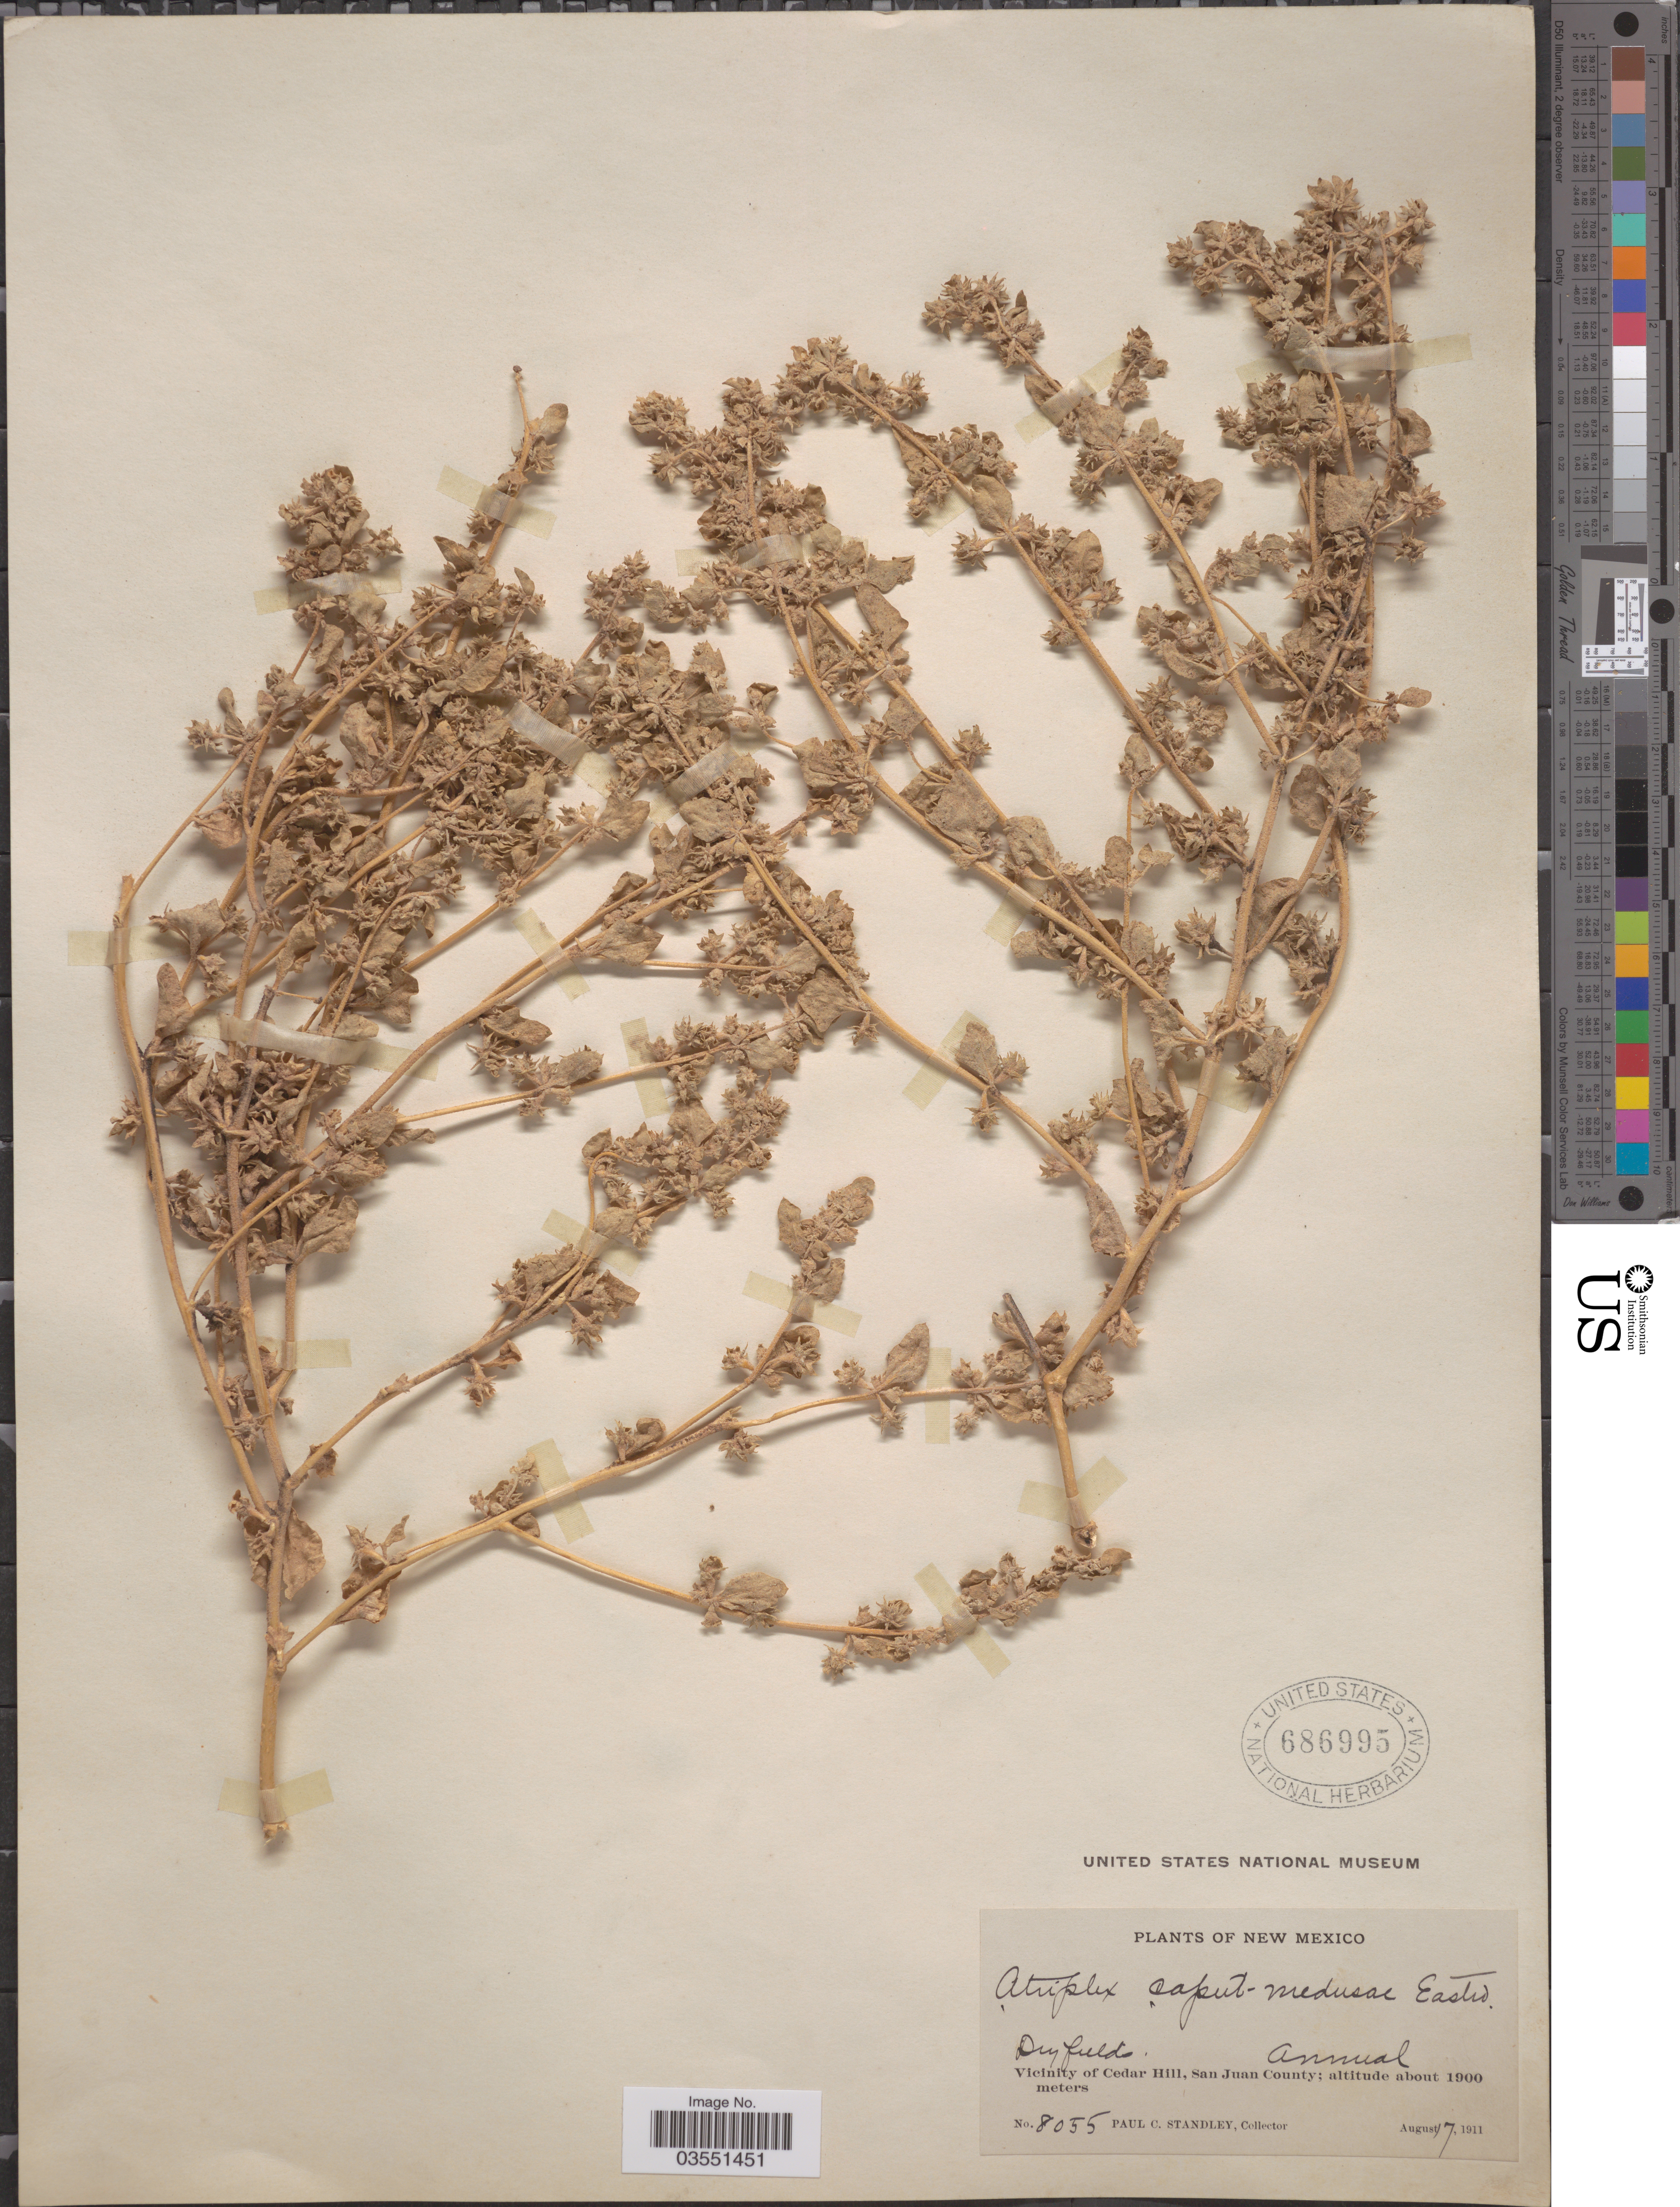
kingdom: Plantae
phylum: Tracheophyta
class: Magnoliopsida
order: Caryophyllales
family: Amaranthaceae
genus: Atriplex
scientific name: Atriplex caput-medusae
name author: Eastw.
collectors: P. C. Standley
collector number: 8055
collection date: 1911-08-17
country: United States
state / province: New Mexico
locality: Vicinity of Cedar Hill, San Juan County.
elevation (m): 1900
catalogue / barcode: US 686995